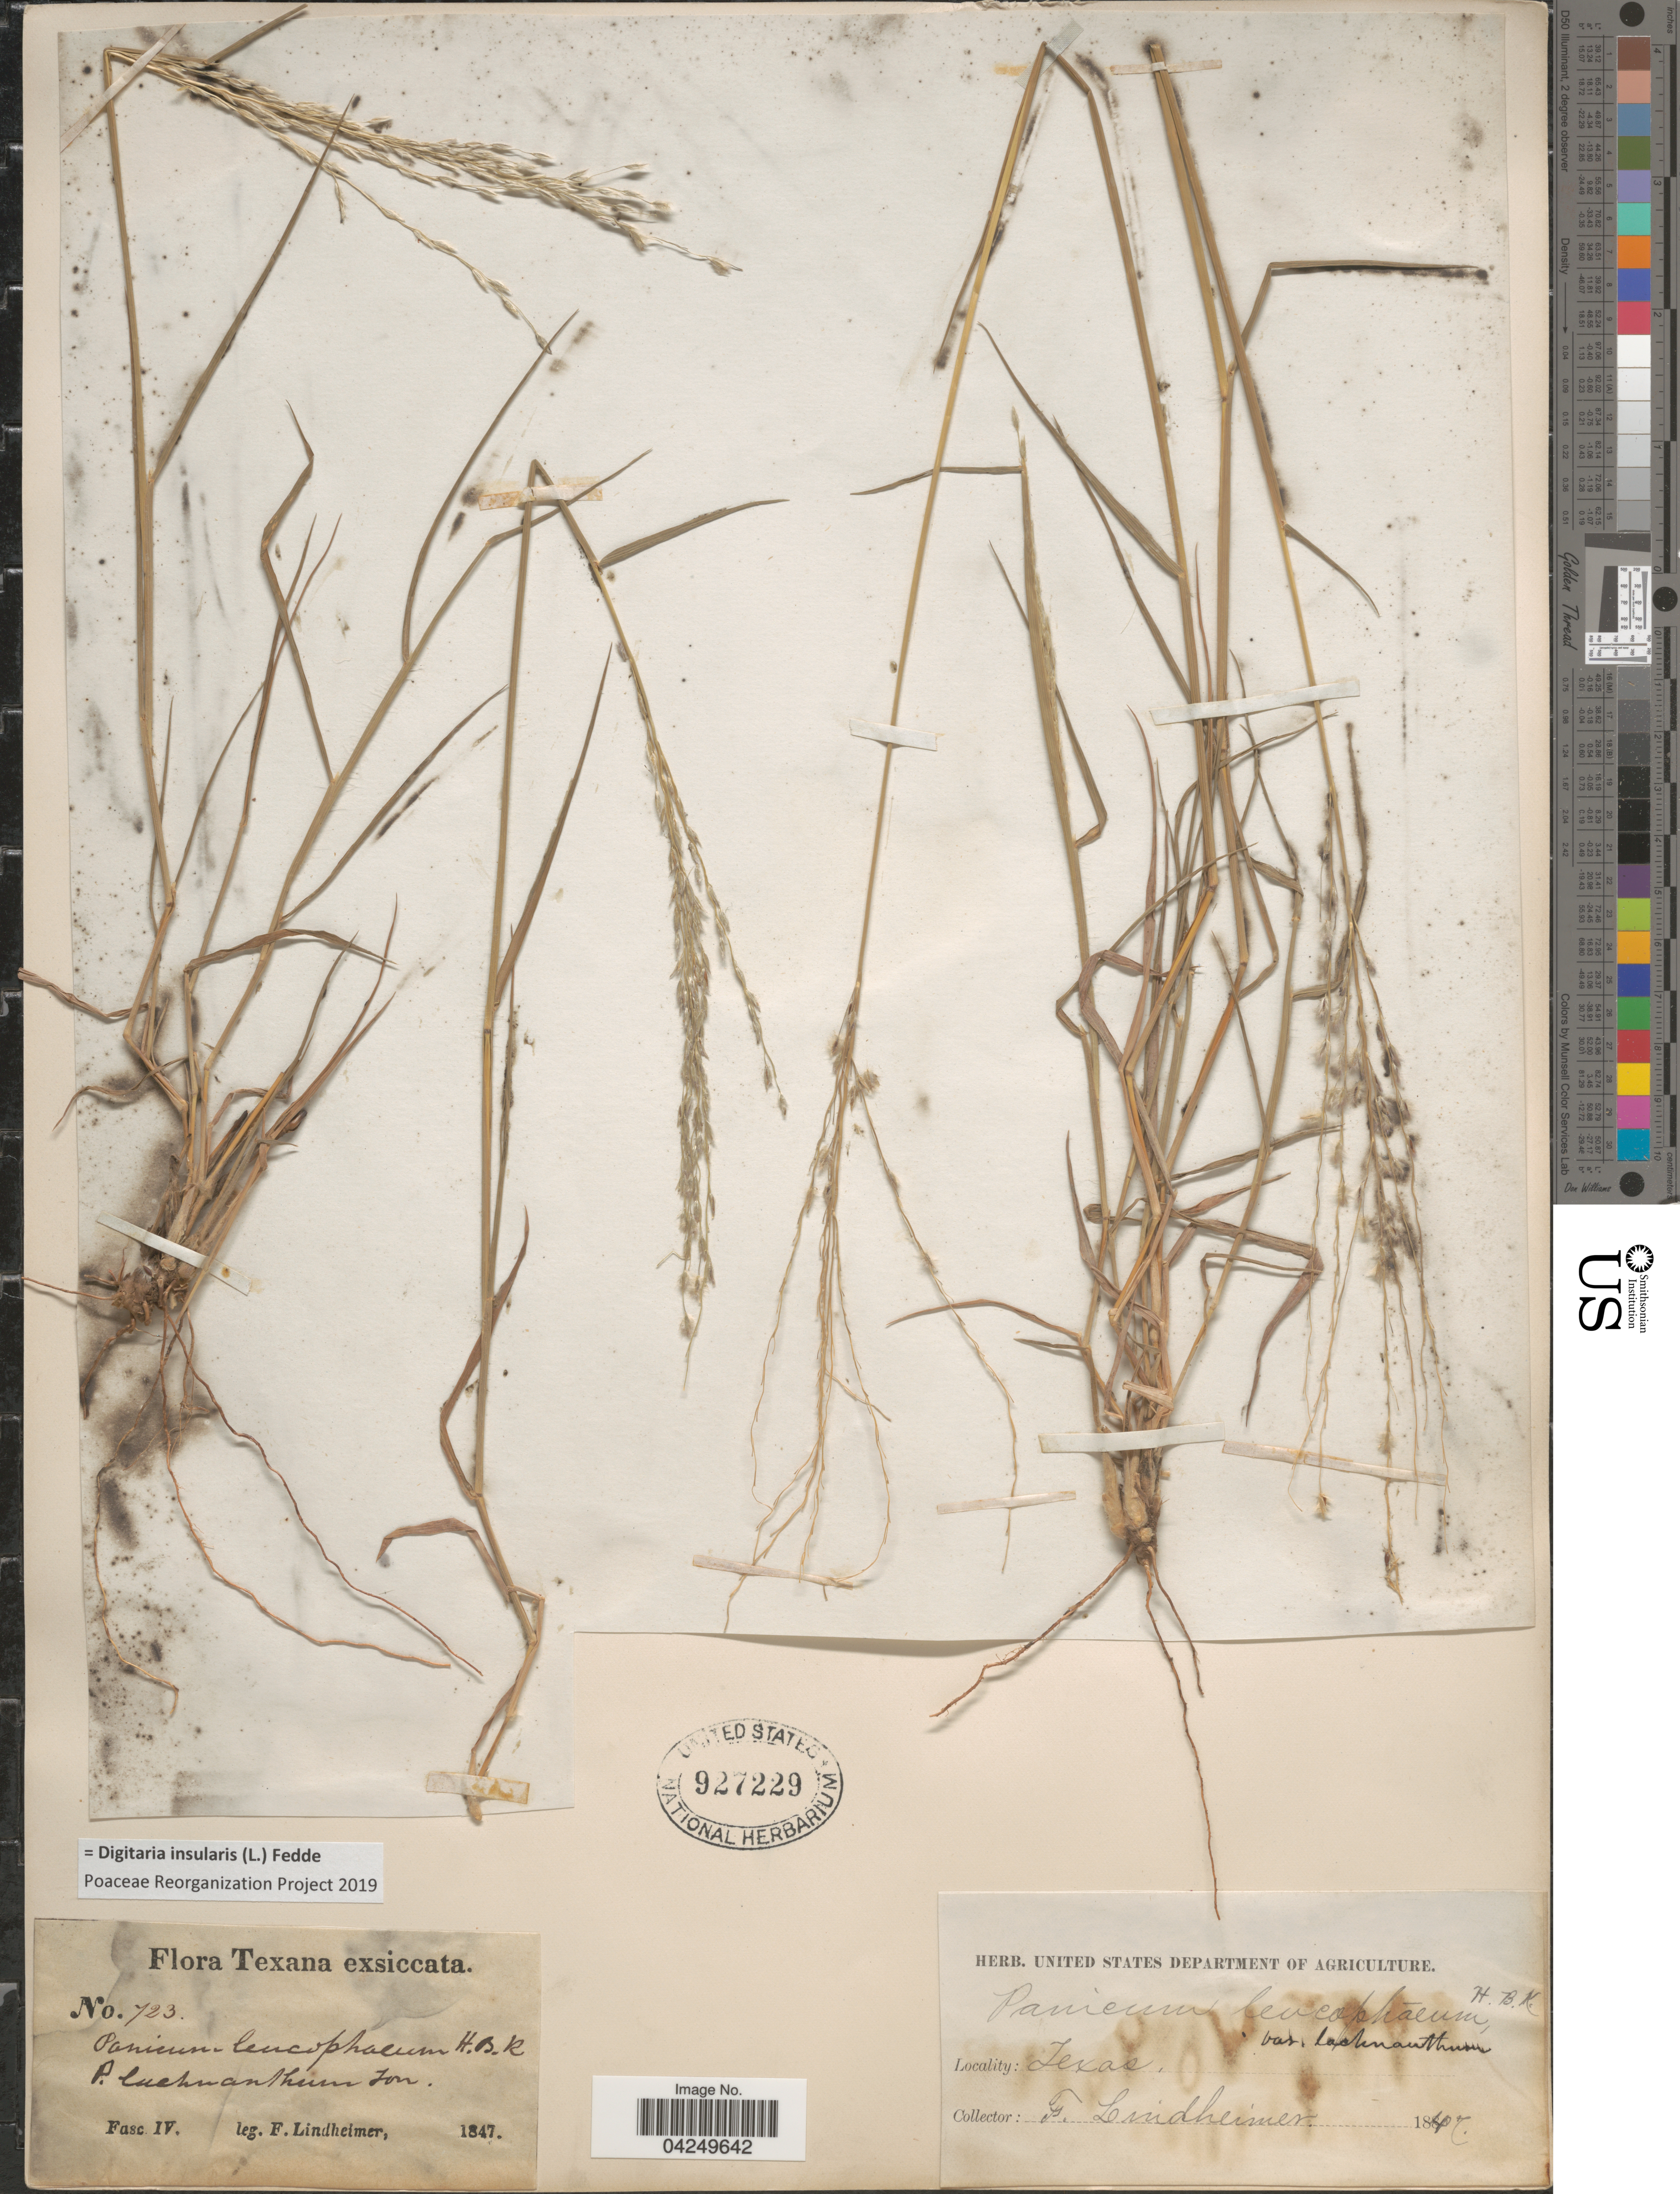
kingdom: Plantae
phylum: Tracheophyta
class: Liliopsida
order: Poales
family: Poaceae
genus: Digitaria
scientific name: Digitaria insularis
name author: (L.) Fedde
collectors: F. Lindheimer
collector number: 723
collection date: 1847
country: United States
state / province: Texas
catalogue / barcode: US 927229